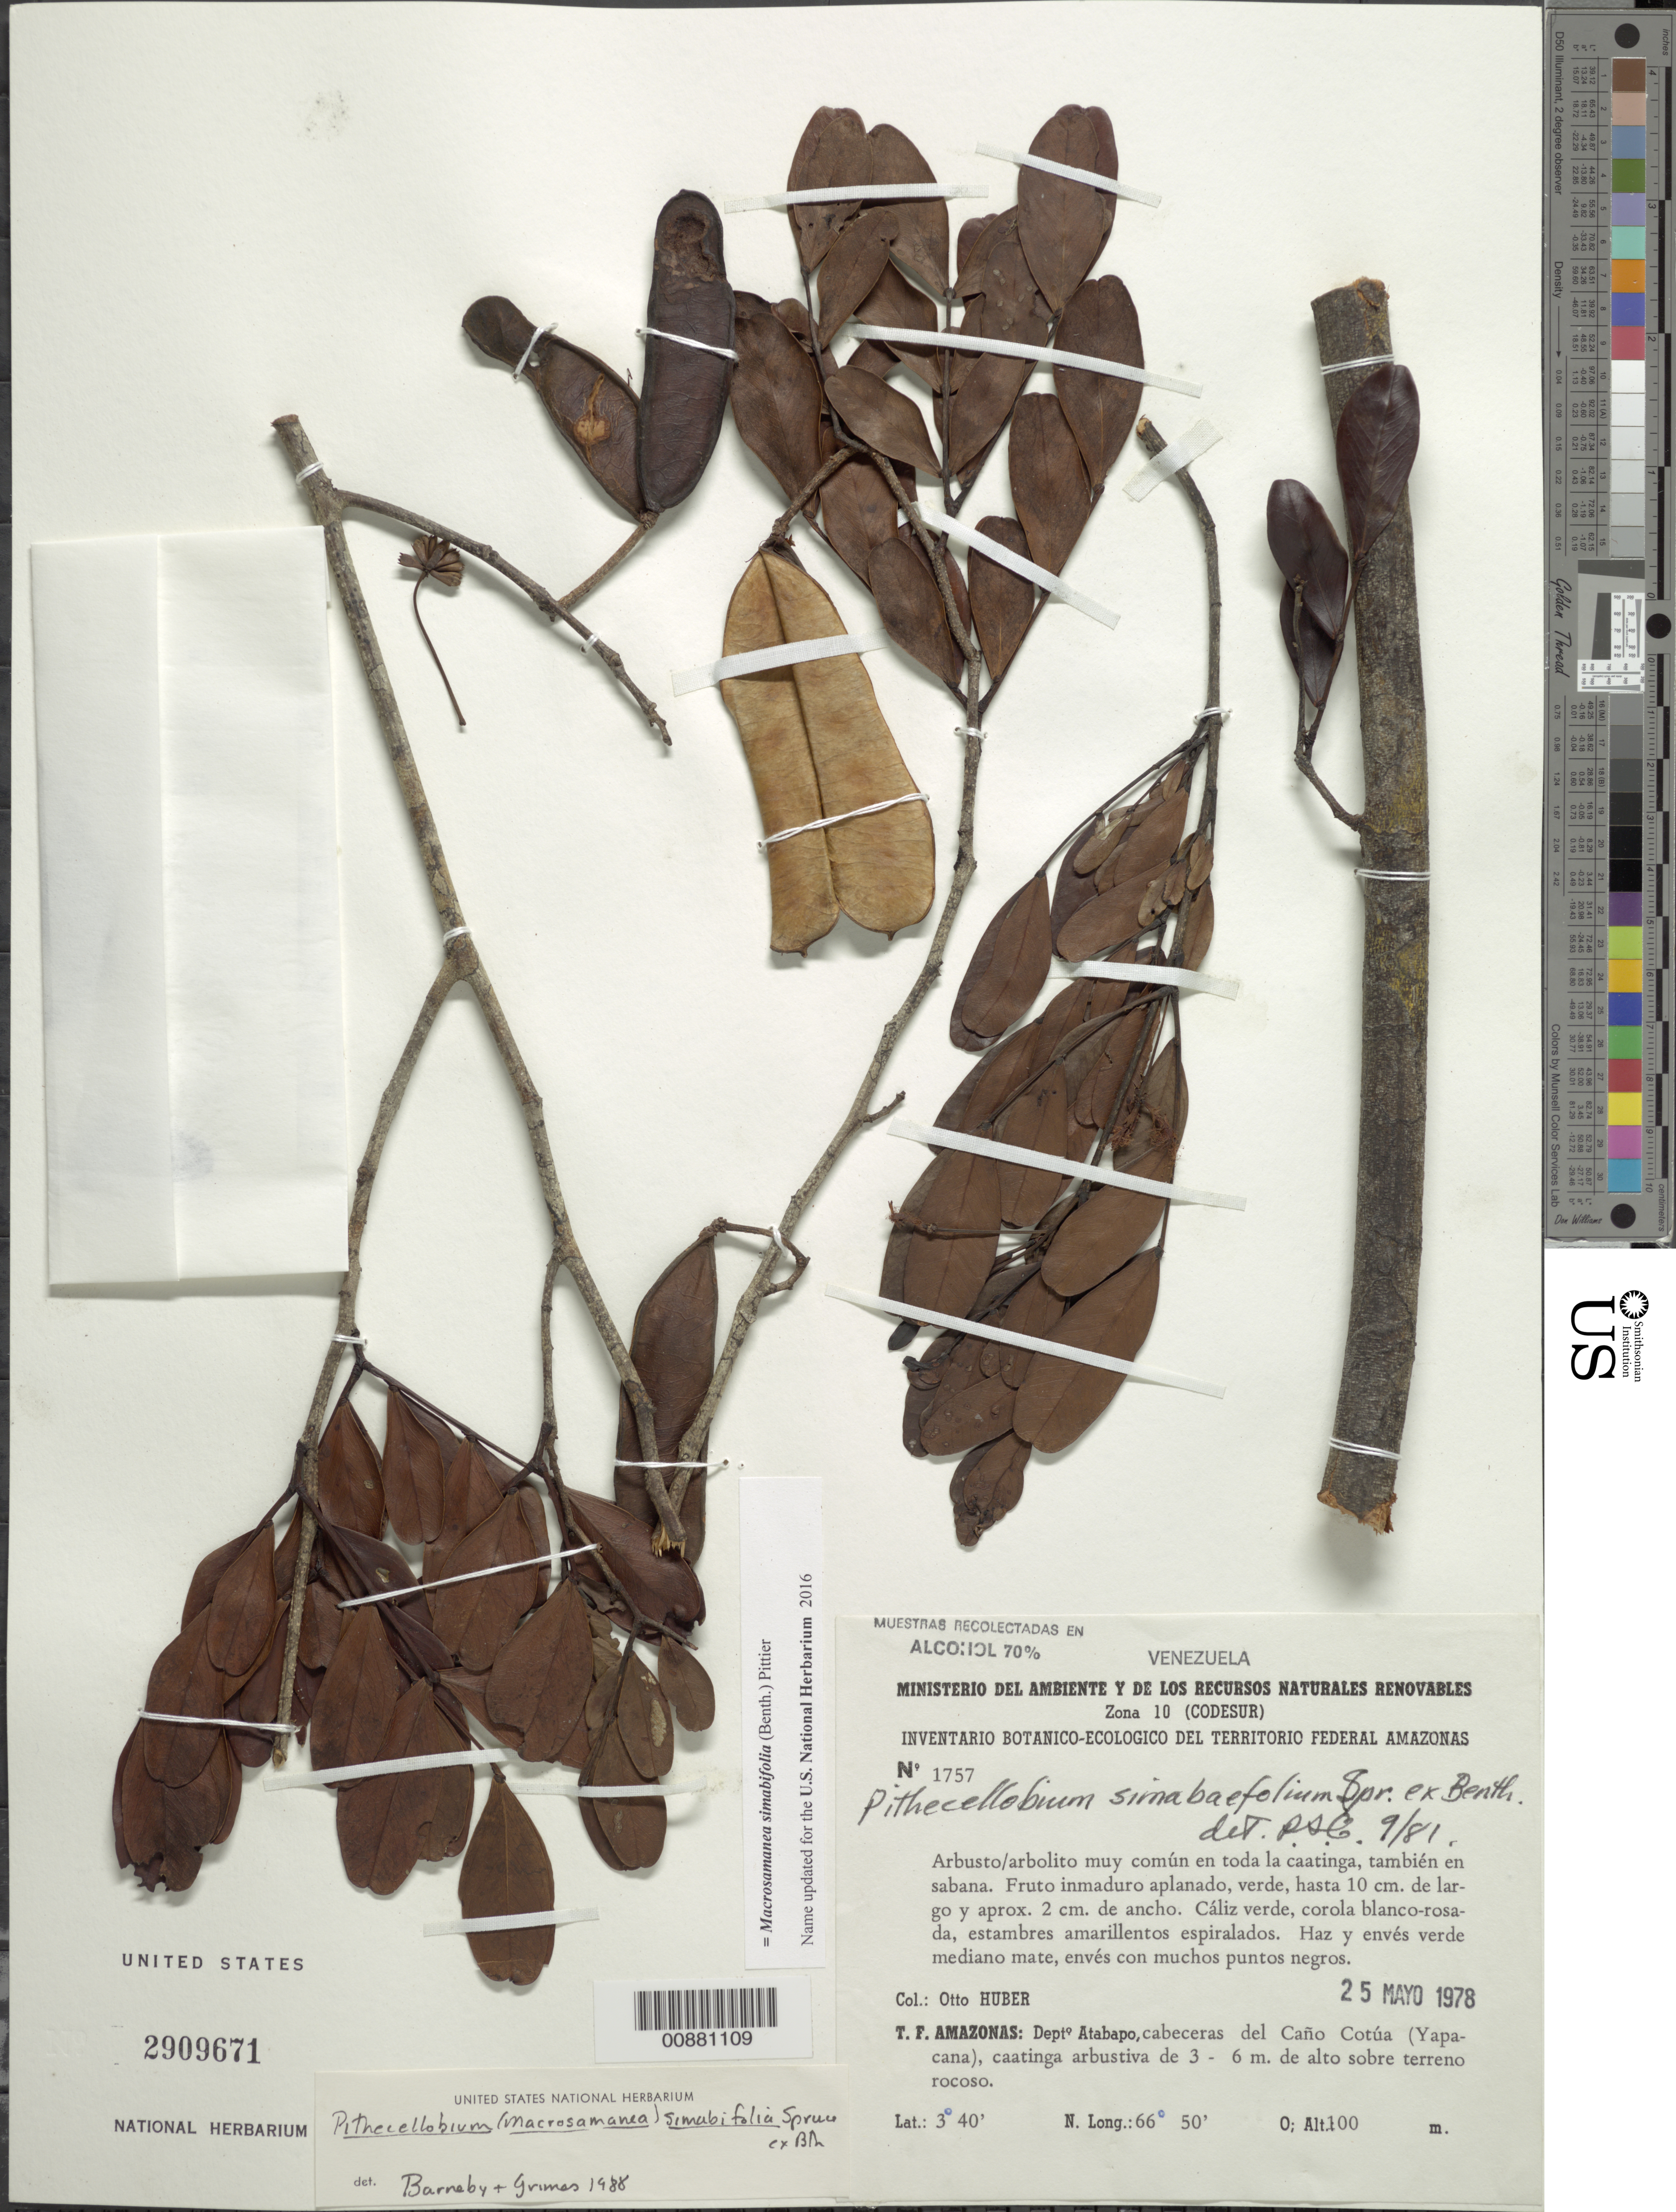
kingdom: Plantae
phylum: Tracheophyta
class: Magnoliopsida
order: Fabales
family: Fabaceae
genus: Macrosamanea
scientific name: Macrosamanea simabifolia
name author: (Spruce ex Benth.) Pittier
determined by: Cowan, R. S.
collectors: O. Huber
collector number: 1757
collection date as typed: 25-May-78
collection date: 1978-05-25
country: Venezuela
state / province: Amazonas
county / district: Atabapo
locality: Caño Cotúa (Yapacana)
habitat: Caatinga arbustiva de 3-6m de alto sobre terreno rocoso; en toda la caatinga, tambien en sabana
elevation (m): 100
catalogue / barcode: US 2909671